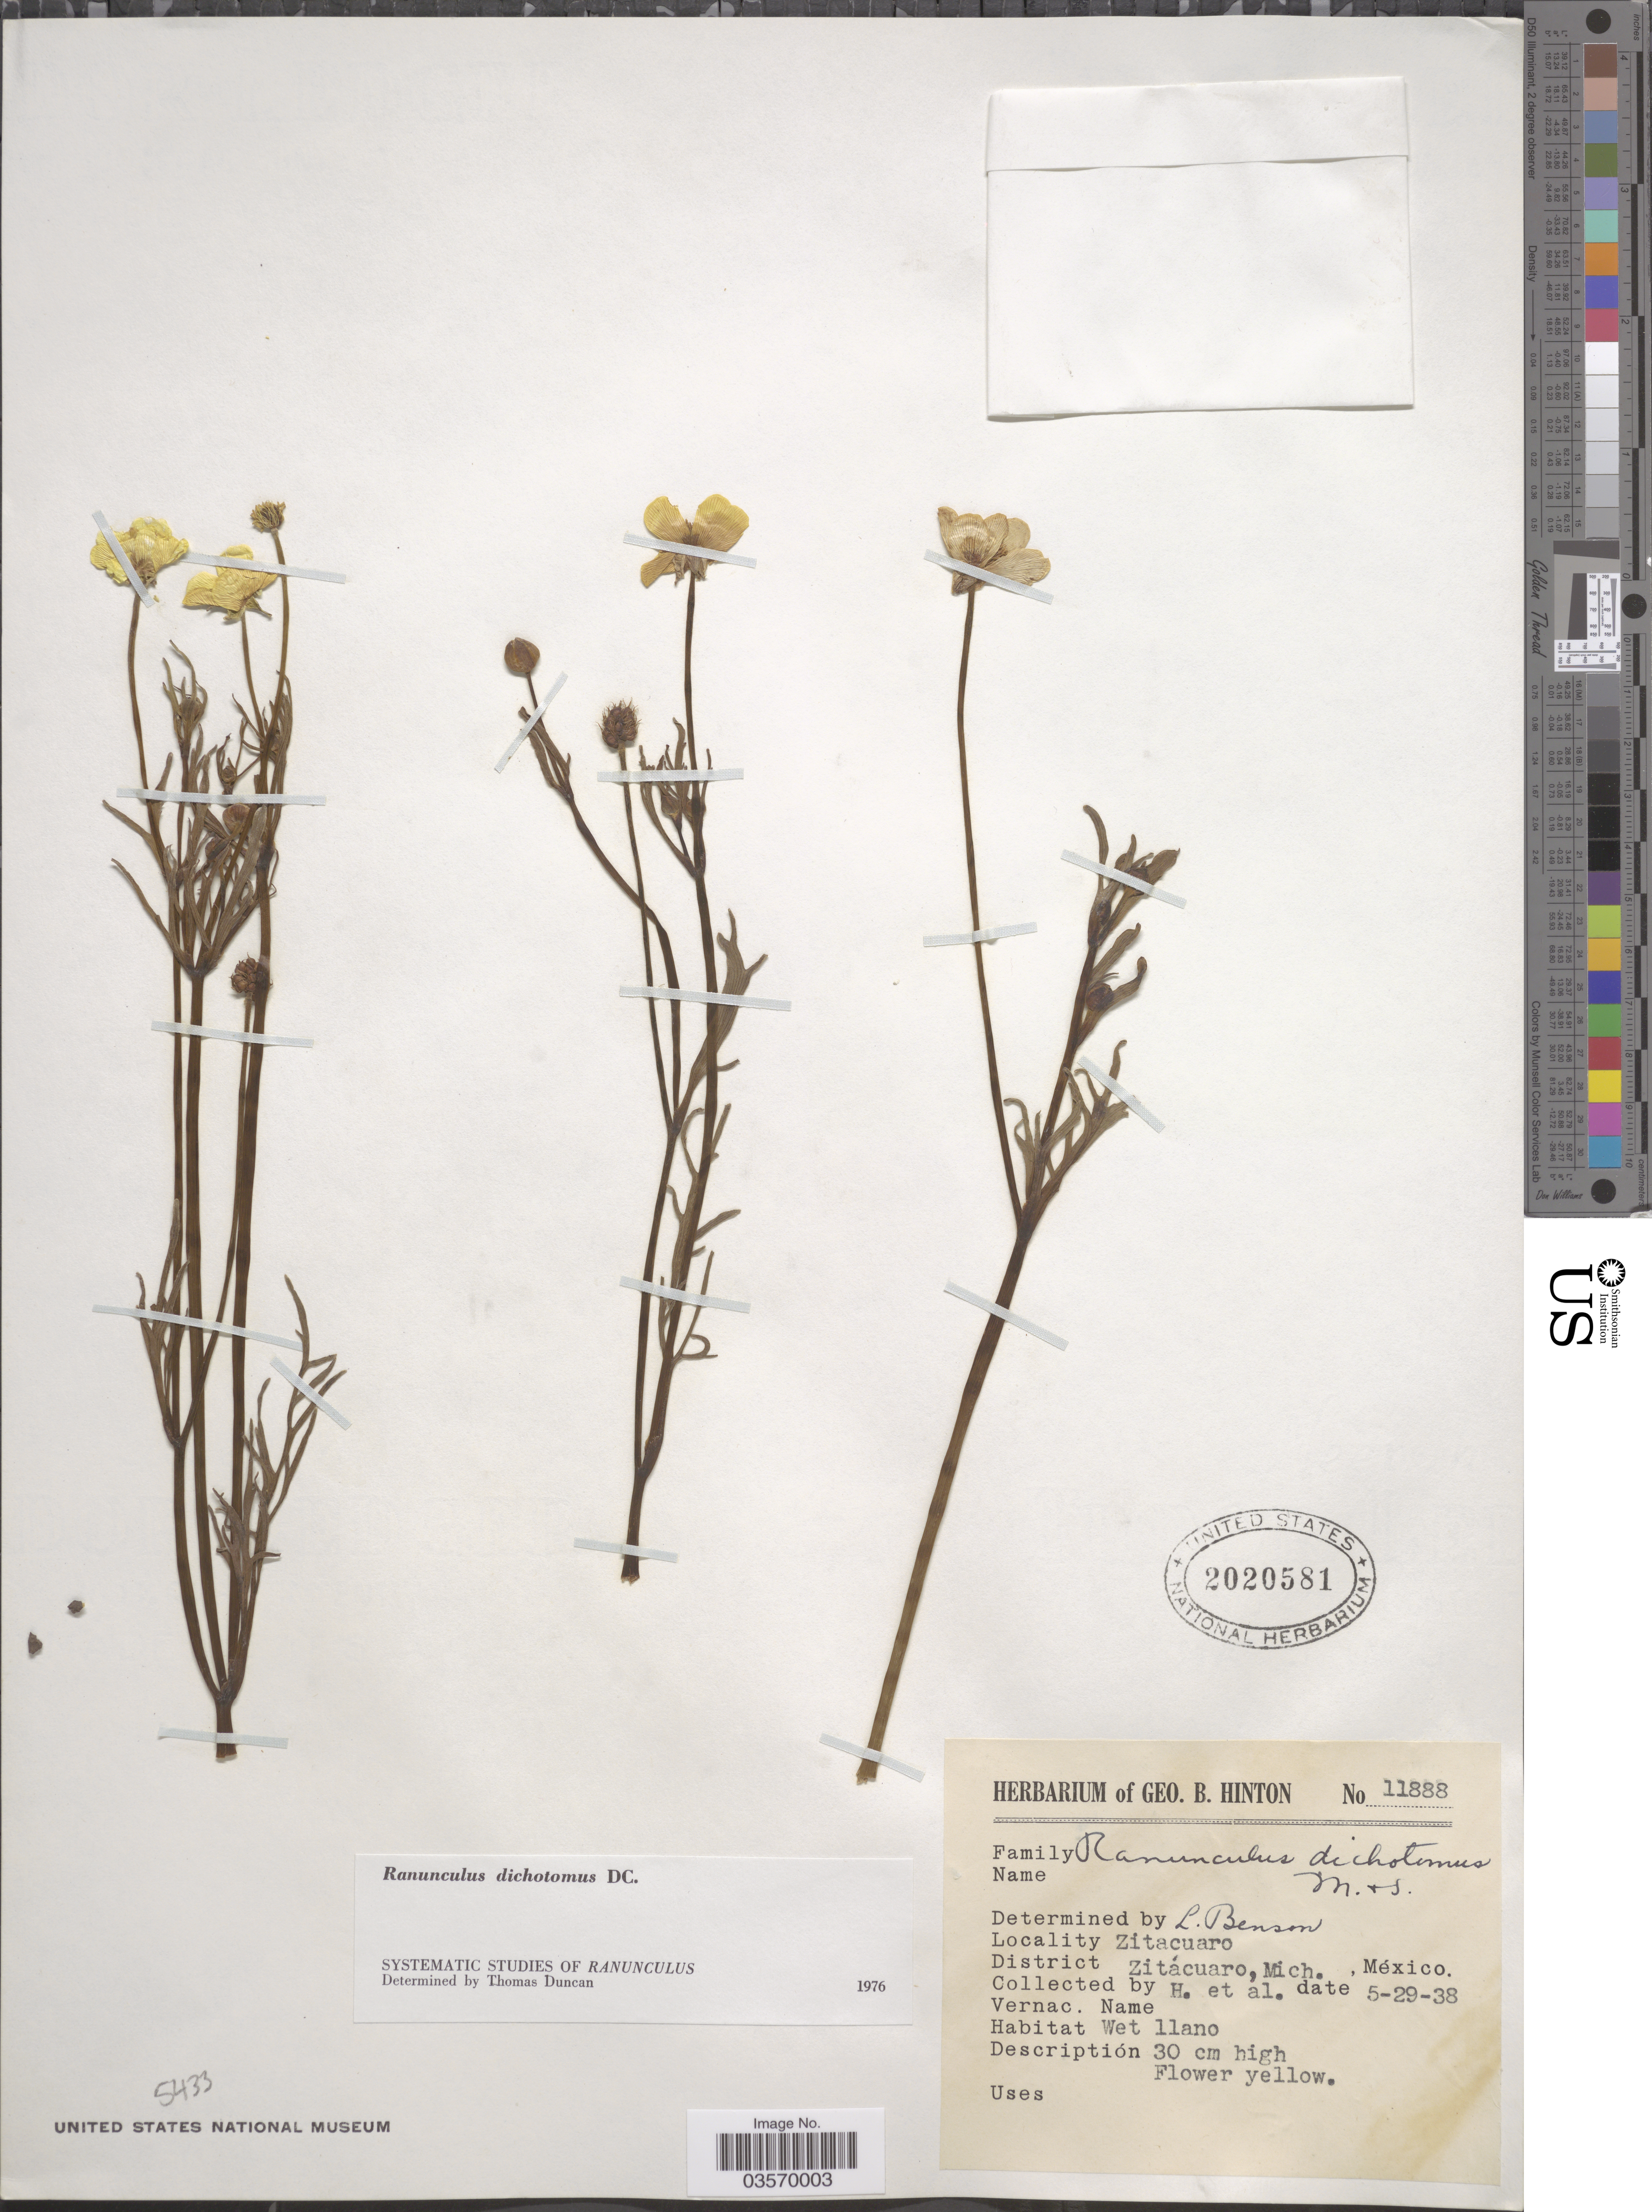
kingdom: Plantae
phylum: Tracheophyta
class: Magnoliopsida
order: Ranunculales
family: Ranunculaceae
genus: Ranunculus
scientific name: Ranunculus dichotomus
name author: Moc. & Sessé ex DC.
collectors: G. B. Hinton & et al.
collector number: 11888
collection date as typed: Transcribed d/m/y: 29/5/38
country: Mexico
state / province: Michoacán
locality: Zitacuaro. District Zitácuaro.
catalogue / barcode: US 2020581